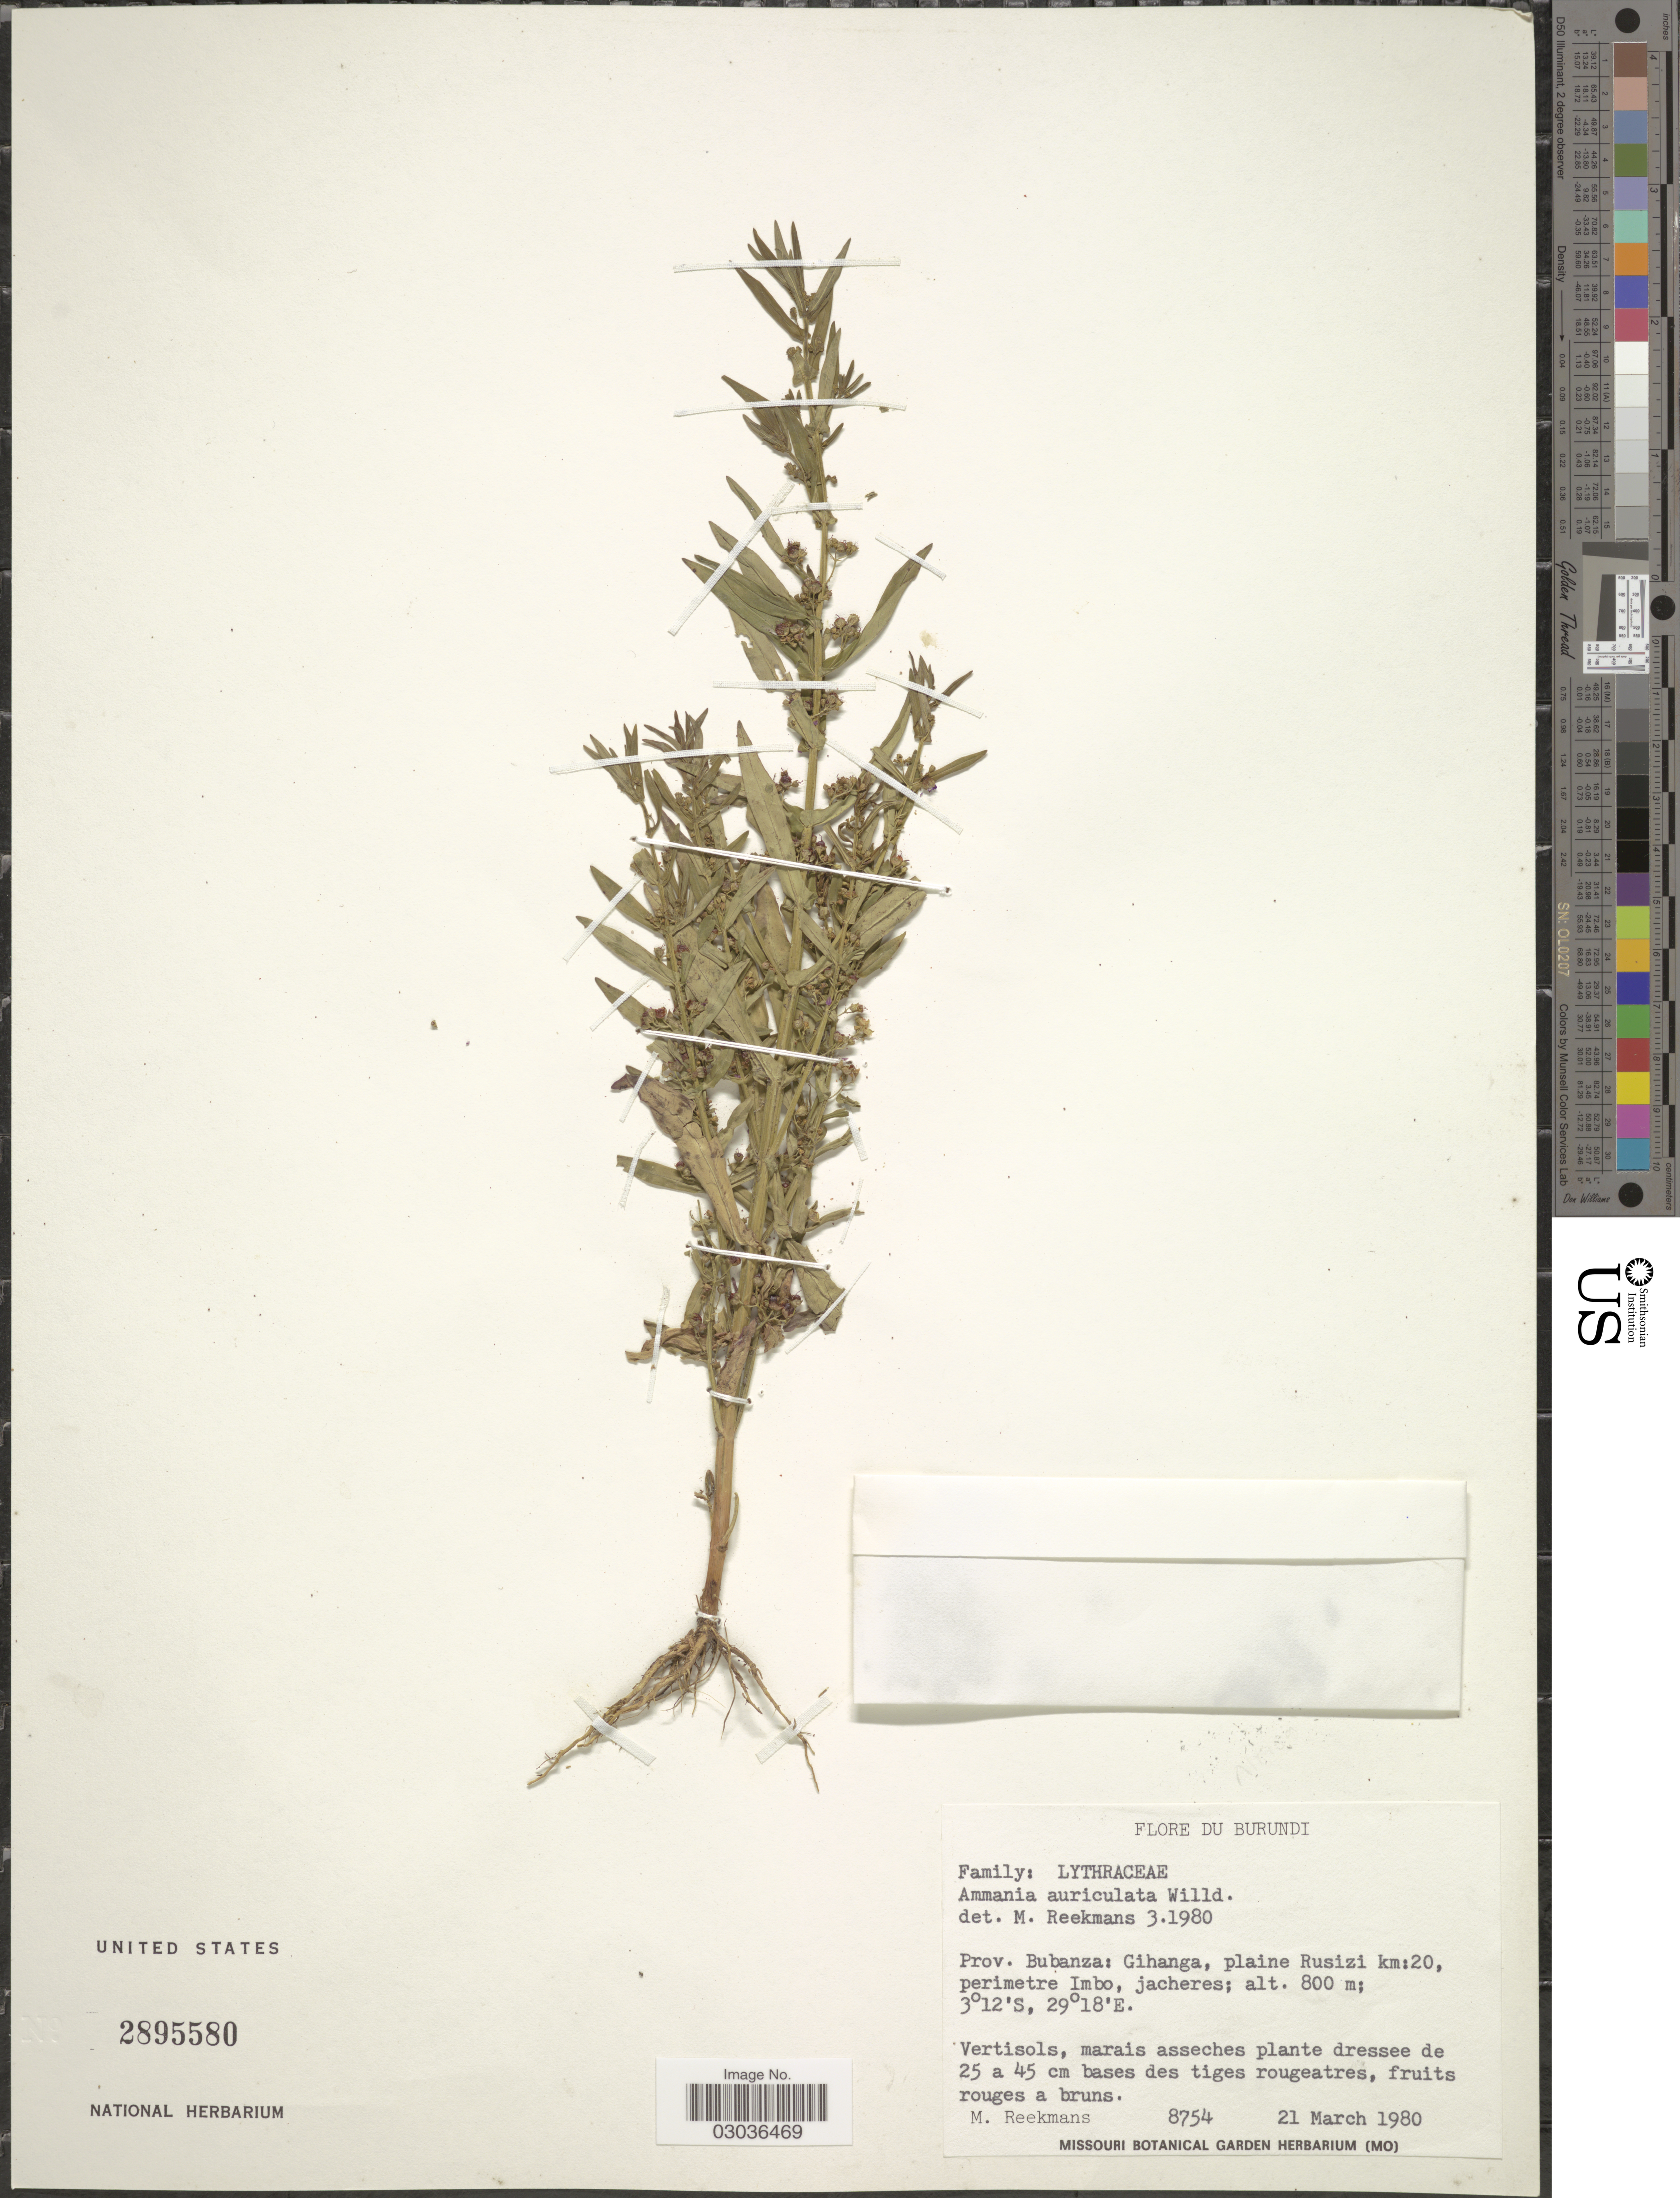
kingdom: Plantae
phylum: Tracheophyta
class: Magnoliopsida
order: Myrtales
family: Lythraceae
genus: Ammannia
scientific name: Ammannia auriculata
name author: Willd.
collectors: M. Reekmans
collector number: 8754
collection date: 1980-03-21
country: Burundi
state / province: Bubanza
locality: Gihanga, plaine Rusizi km: 20, perimetre Imbo.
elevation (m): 800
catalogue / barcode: US 2895580